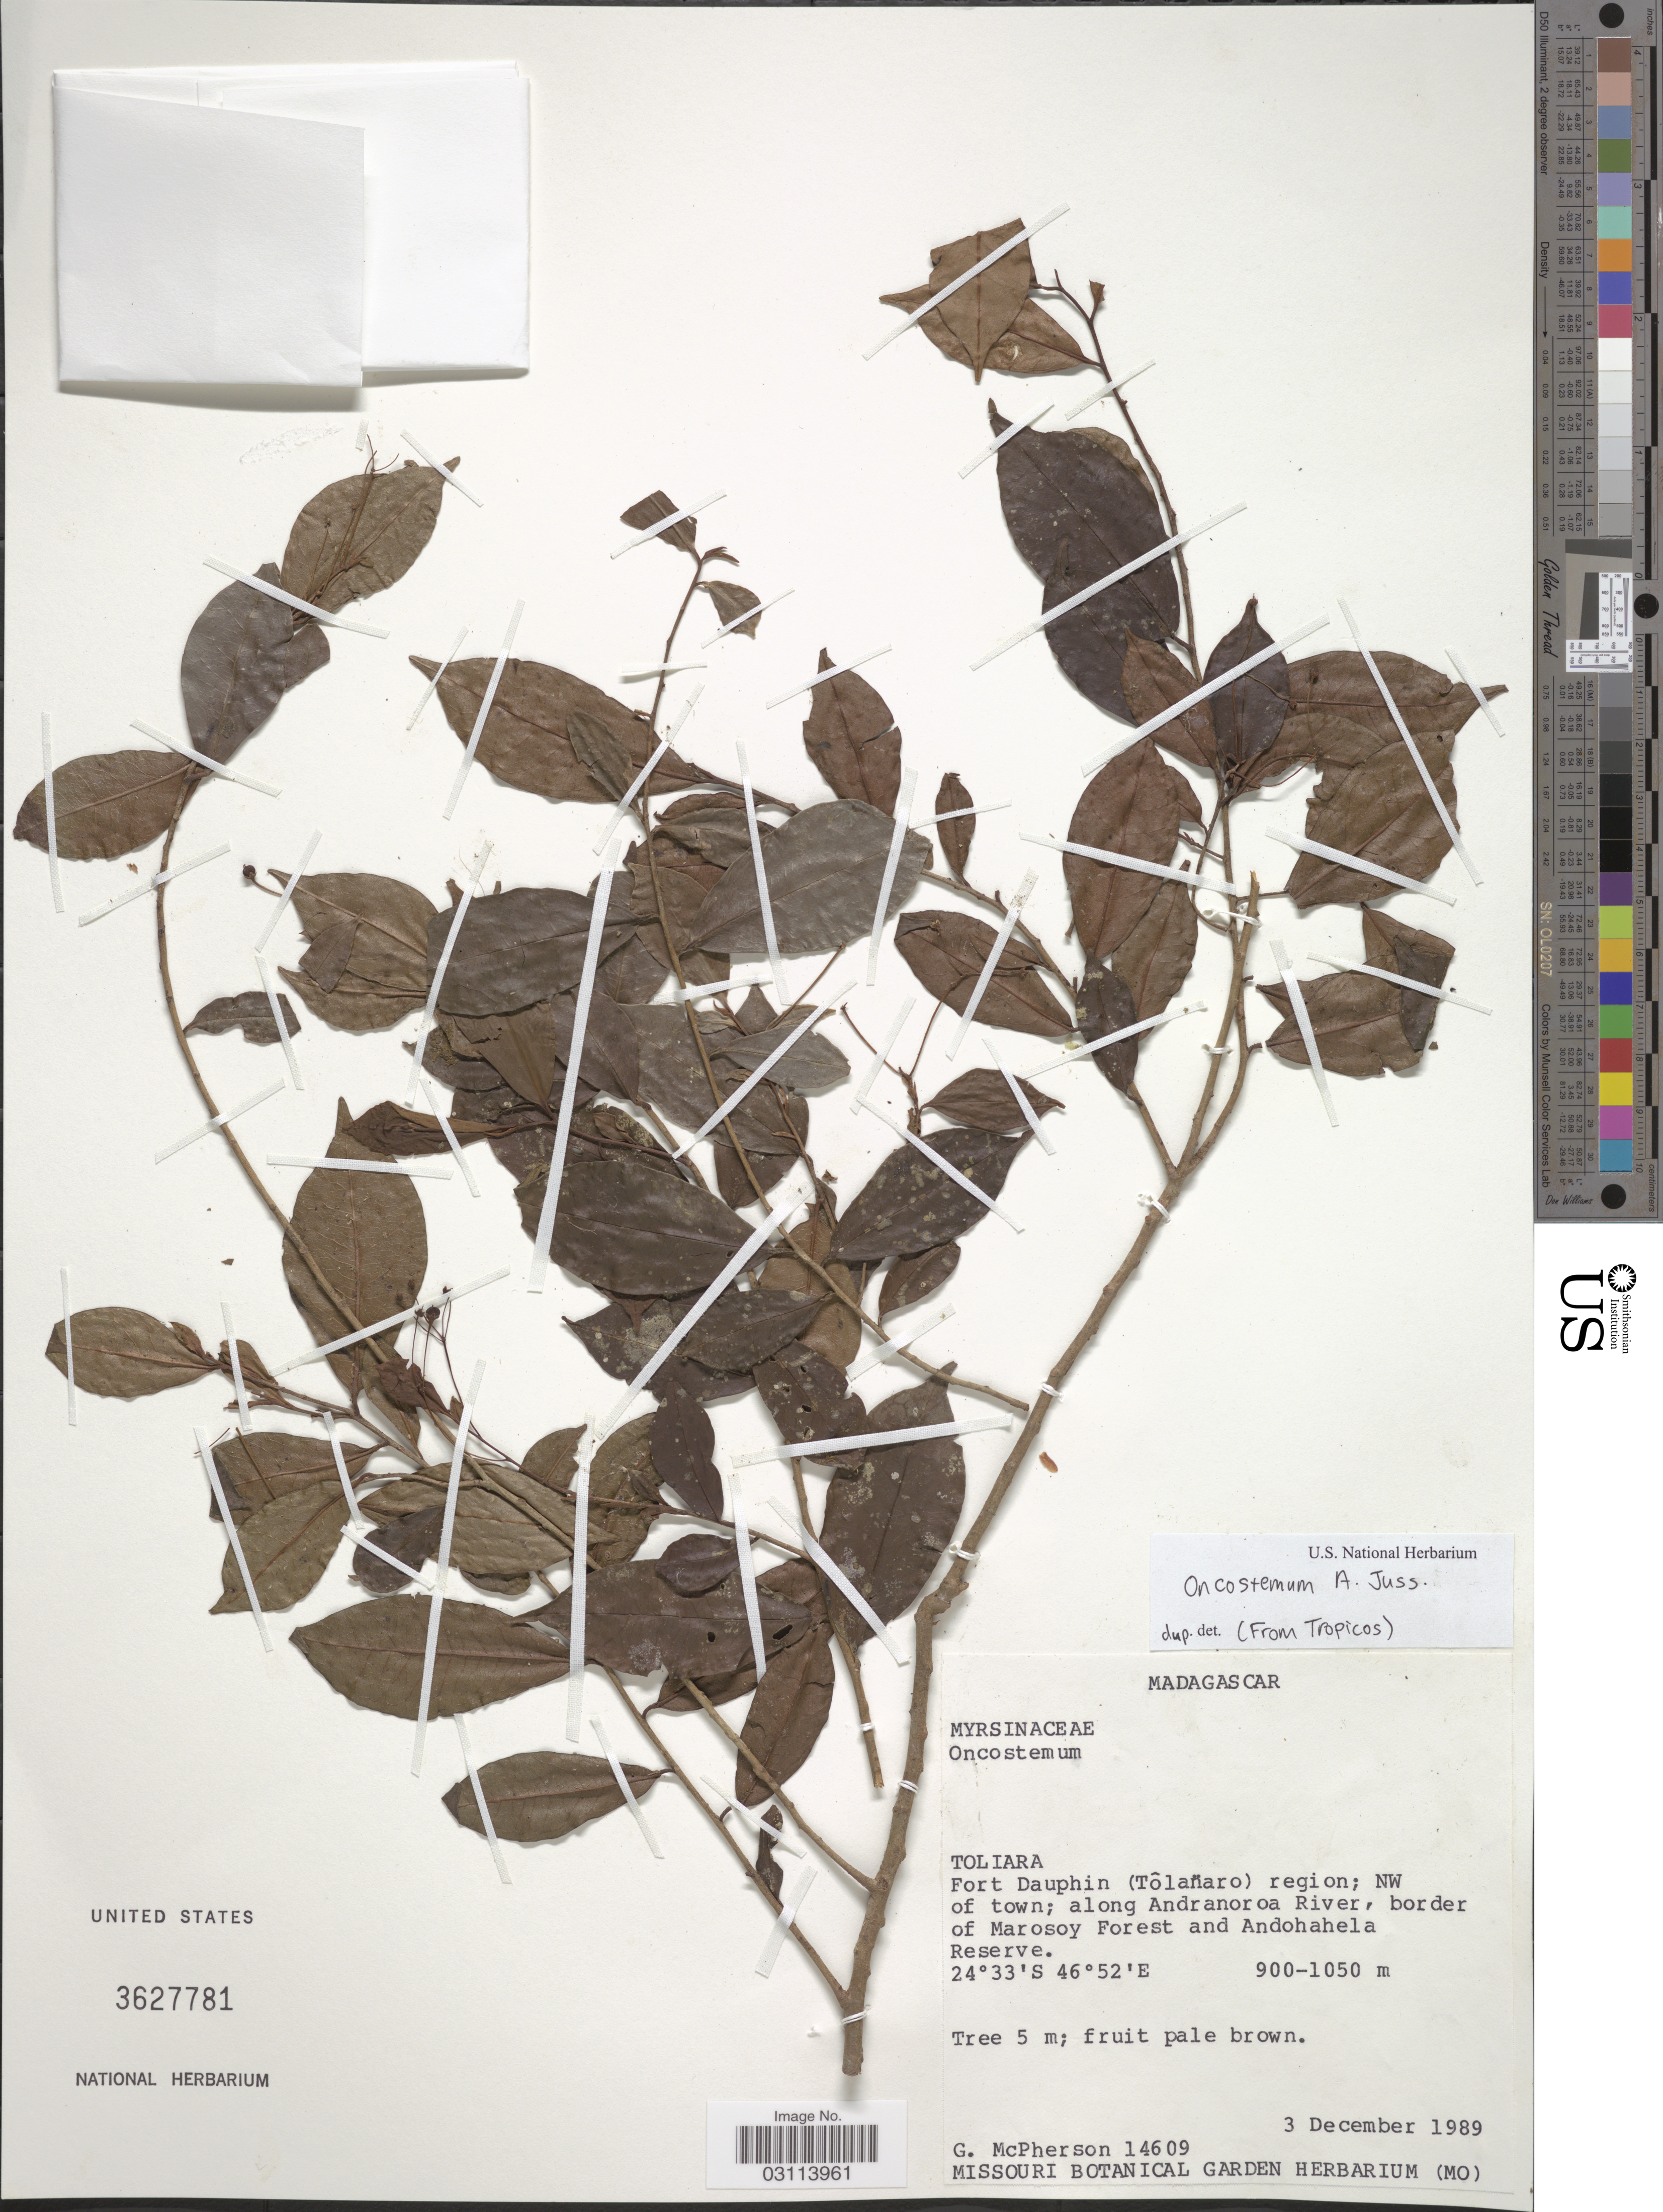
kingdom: Plantae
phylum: Tracheophyta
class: Magnoliopsida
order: Ericales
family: Primulaceae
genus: Oncostemon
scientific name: Oncostemon sp.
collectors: G. McPherson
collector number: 14609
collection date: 1989-12-03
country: Madagascar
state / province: Anosy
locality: Fort Dauphin (Tôlanaro) region; NW of town; along Andranoroa River, border of Marosoy Forest and Andohahela Reserve.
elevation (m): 900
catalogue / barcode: US 3627781